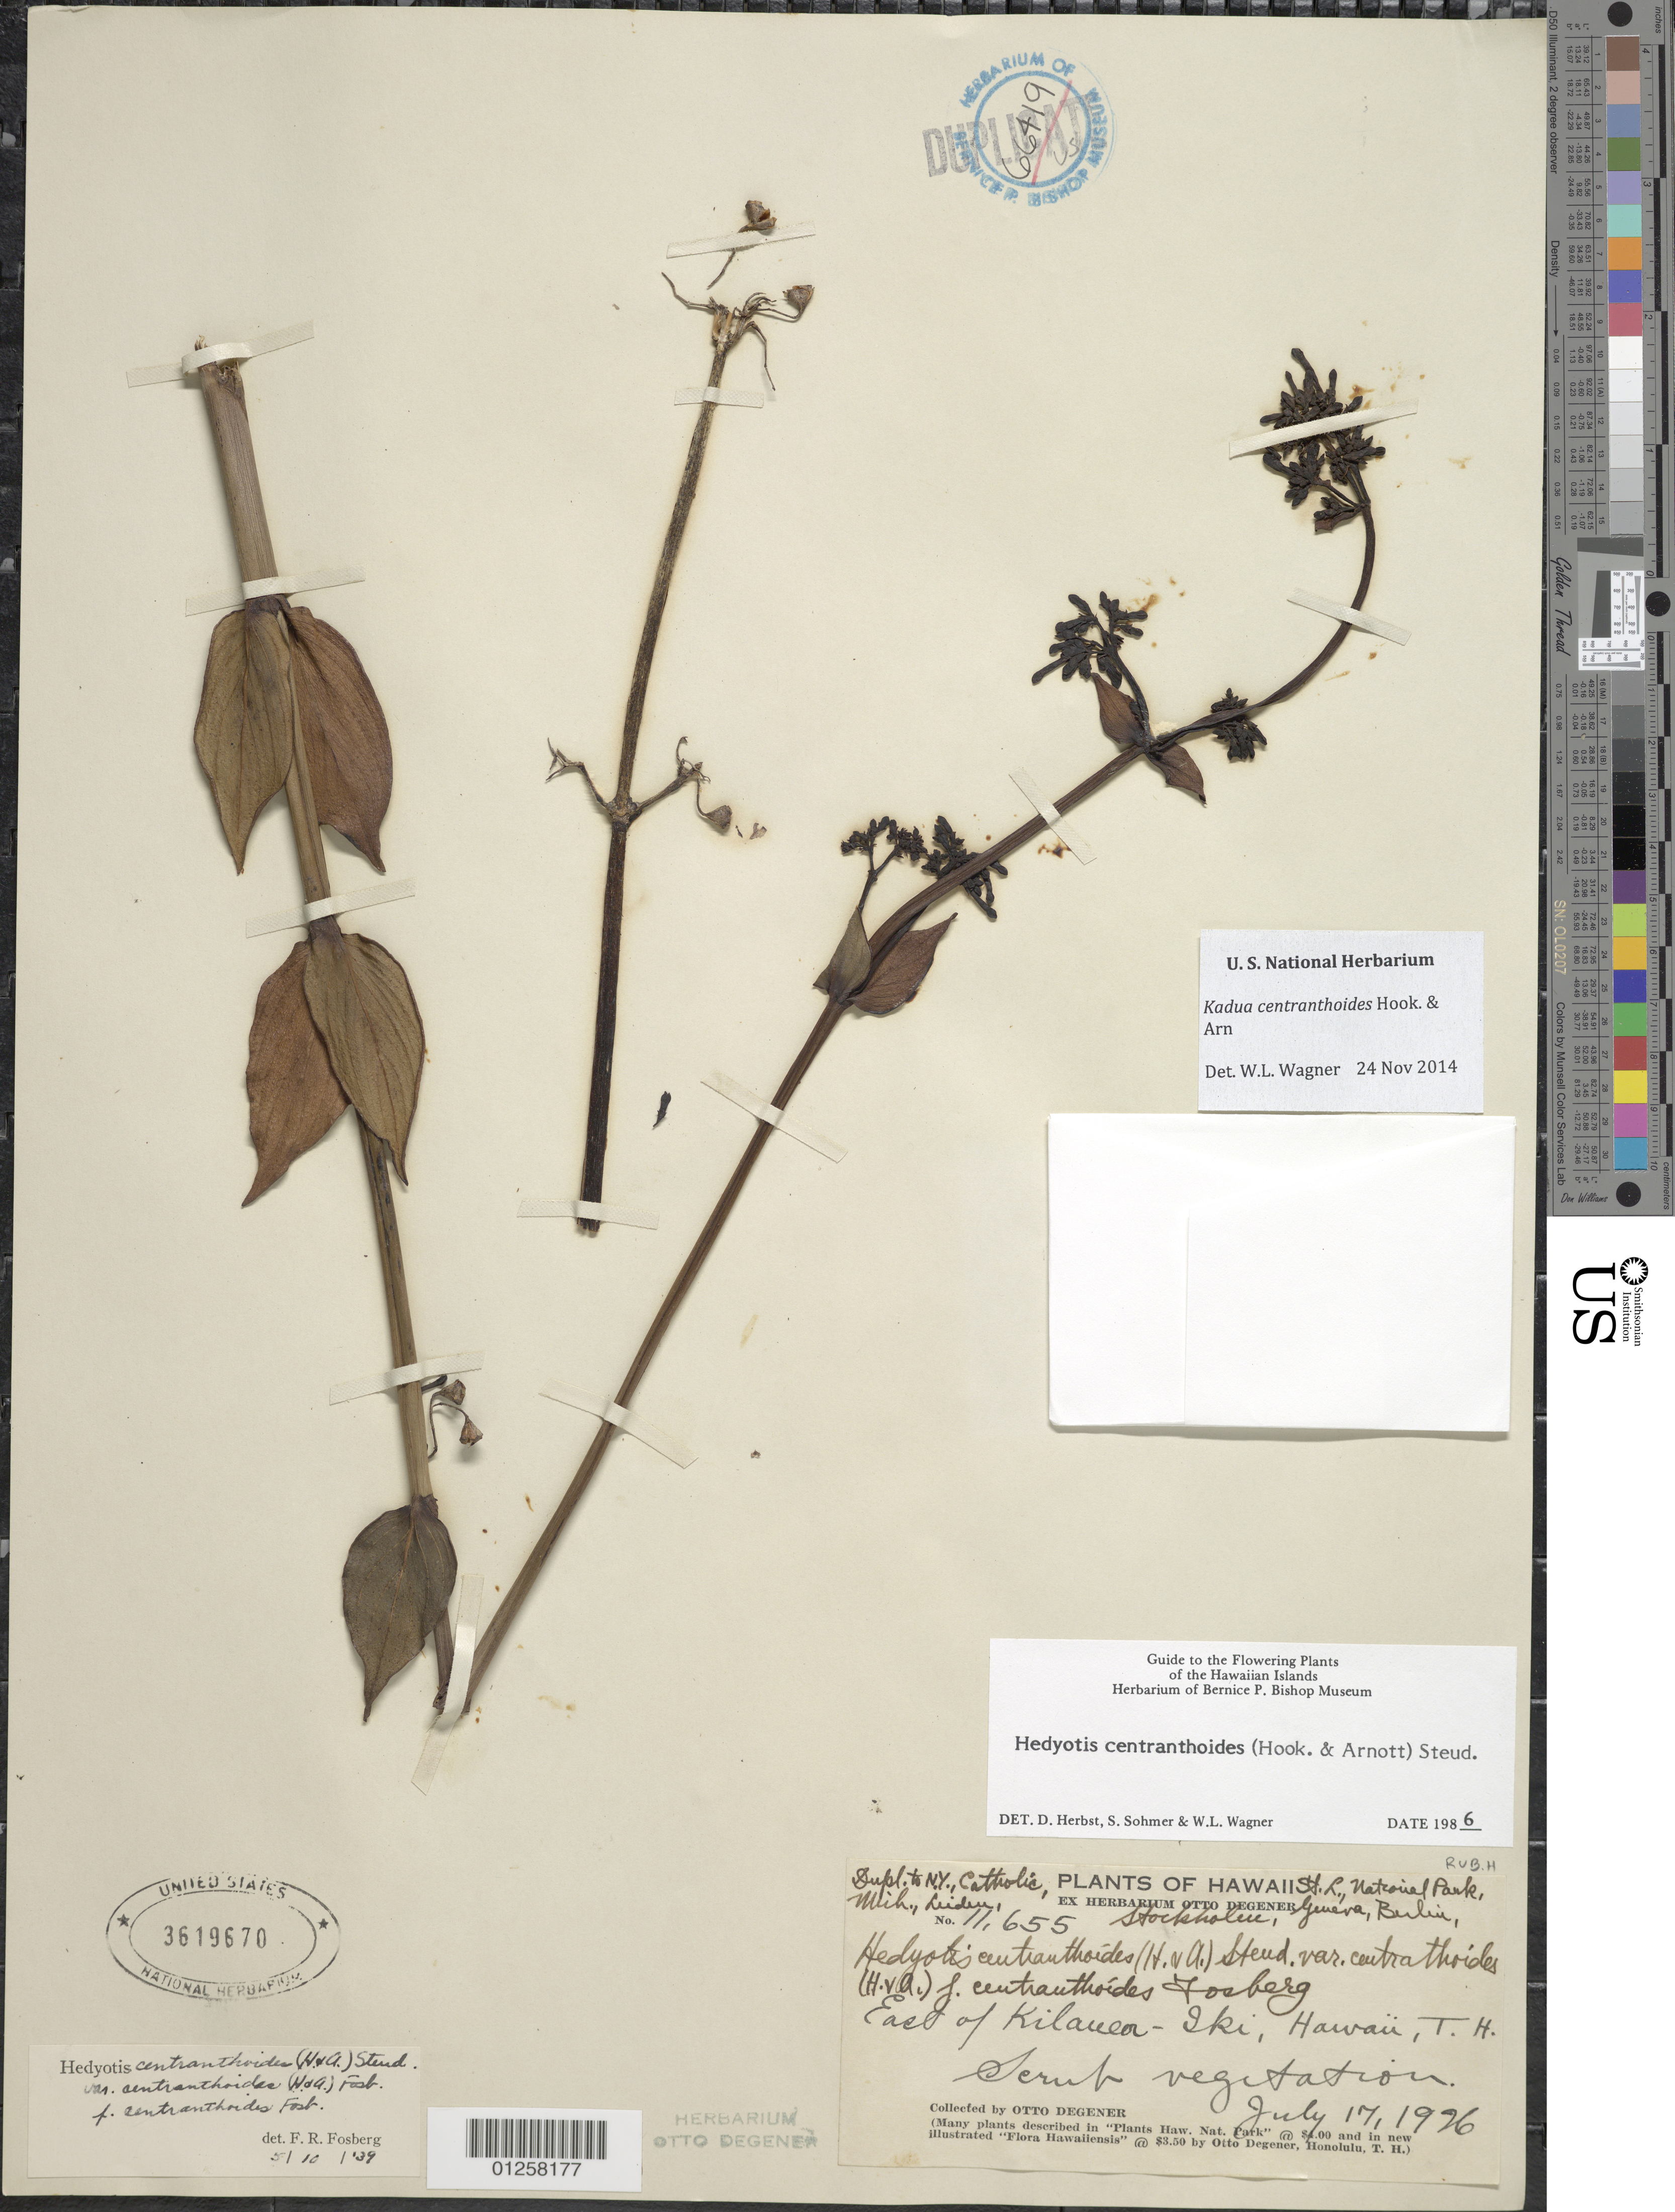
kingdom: Plantae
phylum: Tracheophyta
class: Magnoliopsida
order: Gentianales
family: Rubiaceae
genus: Kadua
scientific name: Kadua centranthoides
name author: Hook. & Arn.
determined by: Wagner, W. L., (BOT), Smithsonian Institution - National Museum of Natural History (UNITED STATES)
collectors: O. Degener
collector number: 11655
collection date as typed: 17 Jul 1926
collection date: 1926-07-17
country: United States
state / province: Hawaii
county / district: Hawaii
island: Hawaii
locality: East of Kilaueae-iki, Hawaii, T. Hawaii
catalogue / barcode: US 3619670